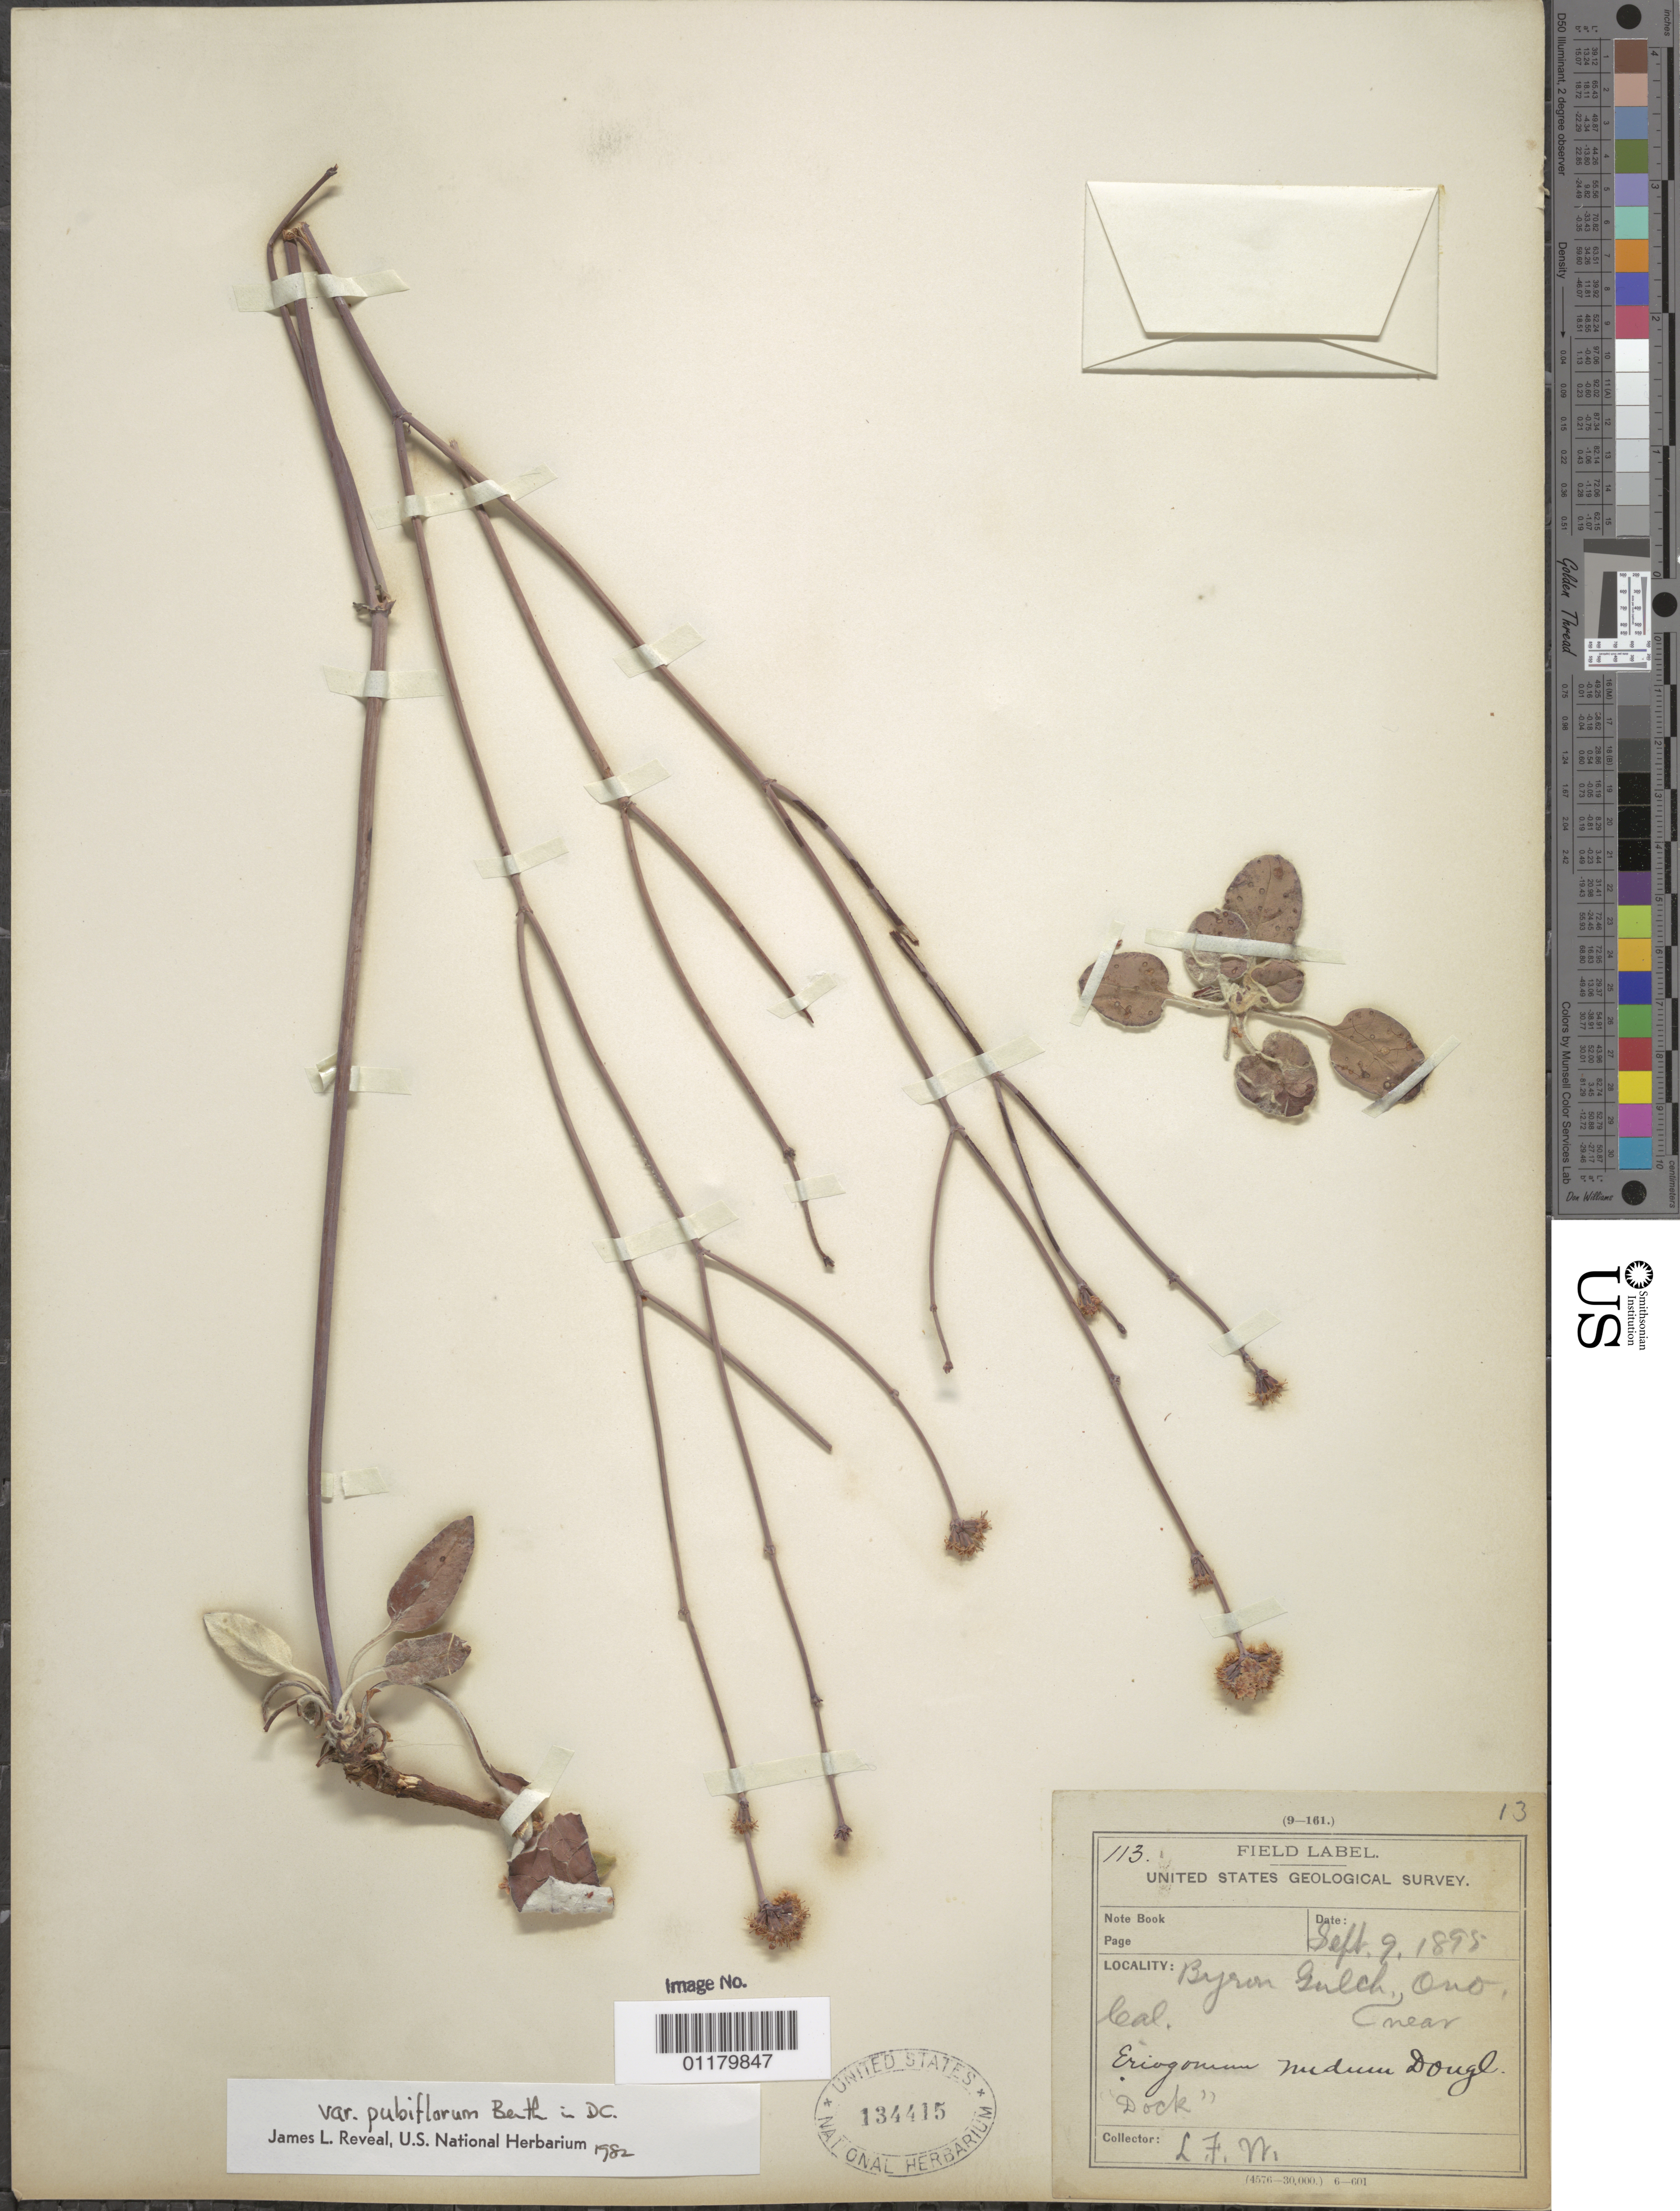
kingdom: Plantae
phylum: Tracheophyta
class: Magnoliopsida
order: Caryophyllales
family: Polygonaceae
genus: Eriogonum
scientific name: Eriogonum nudum var. pubiflorum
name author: Benth. in DC.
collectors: L. F. Ward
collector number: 113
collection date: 1895-09-09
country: United States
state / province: California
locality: near Ono, [Byron Gulch]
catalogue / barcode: US 134415